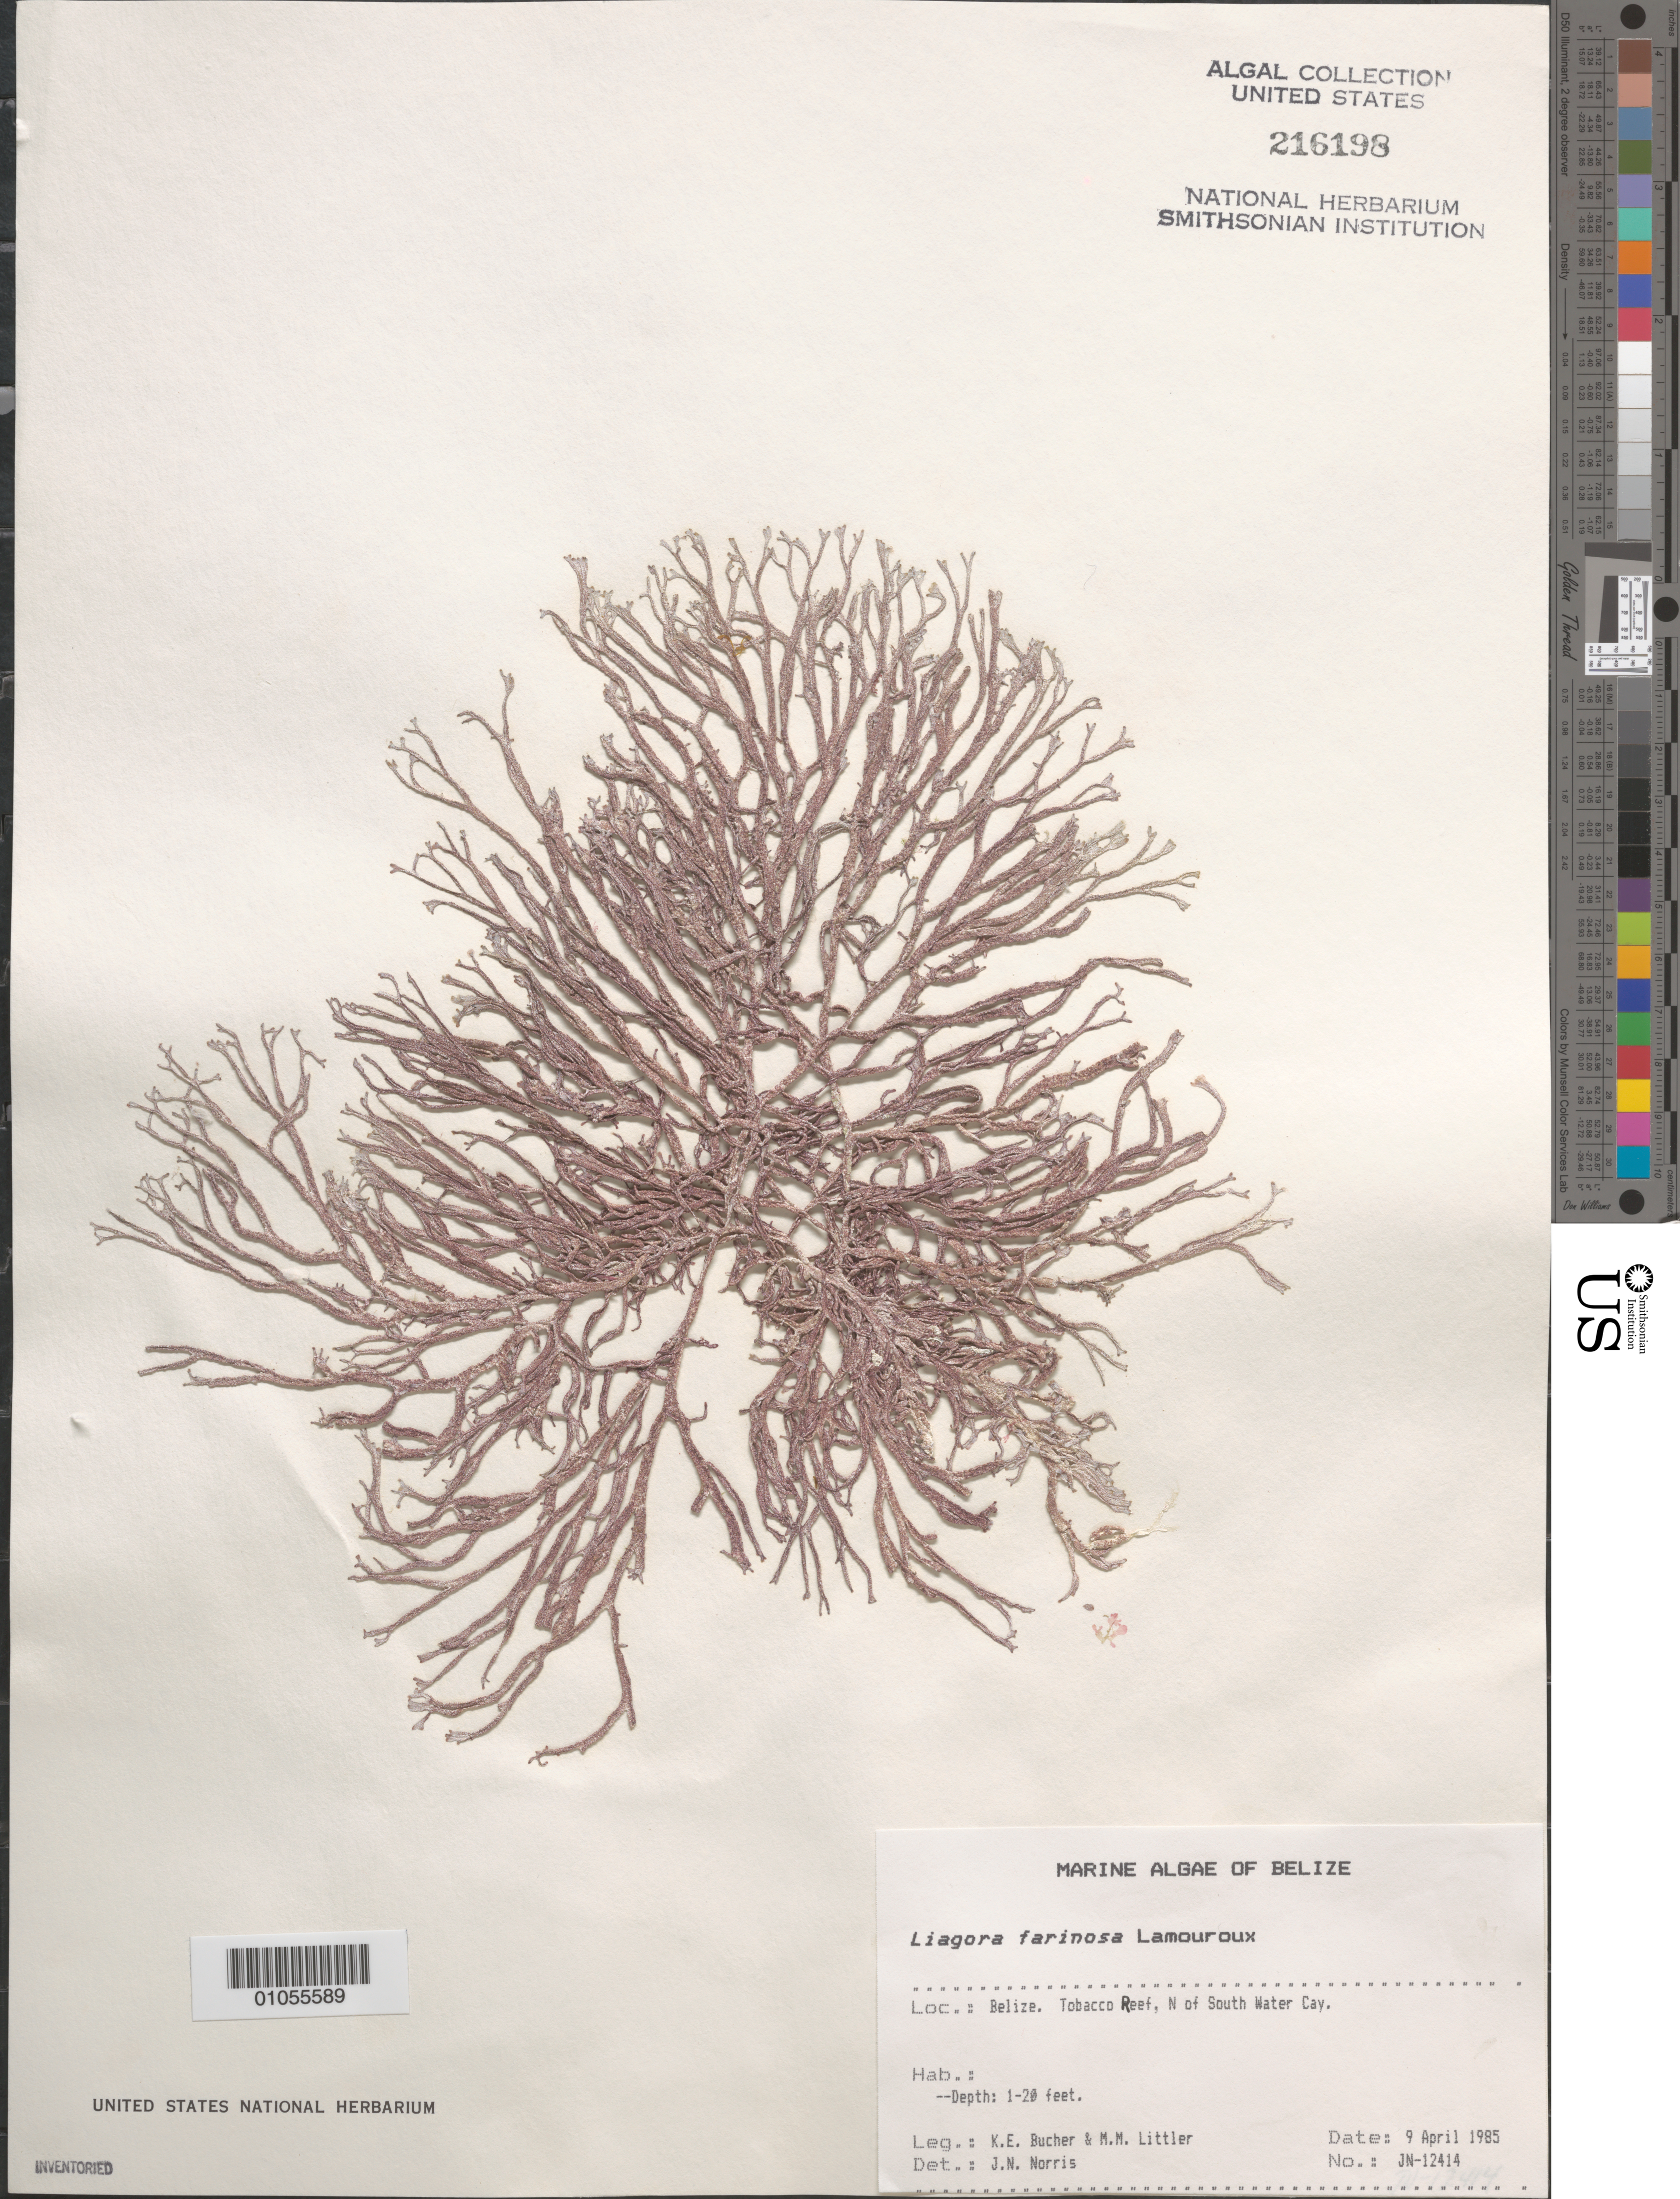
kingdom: Plantae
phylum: Rhodophyta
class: Florideophyceae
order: Nemaliales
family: Liagoraceae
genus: Liagora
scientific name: Liagora farinosa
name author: J.V.Lamouroux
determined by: Norris, James N.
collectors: K. E. Bucher & M. M. Littler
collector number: JN-12414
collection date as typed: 09 Apr 1985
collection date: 1985-04-09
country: Belize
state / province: Stann Creek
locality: Tobacco Reef, north of South Water Cay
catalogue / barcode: US 216198